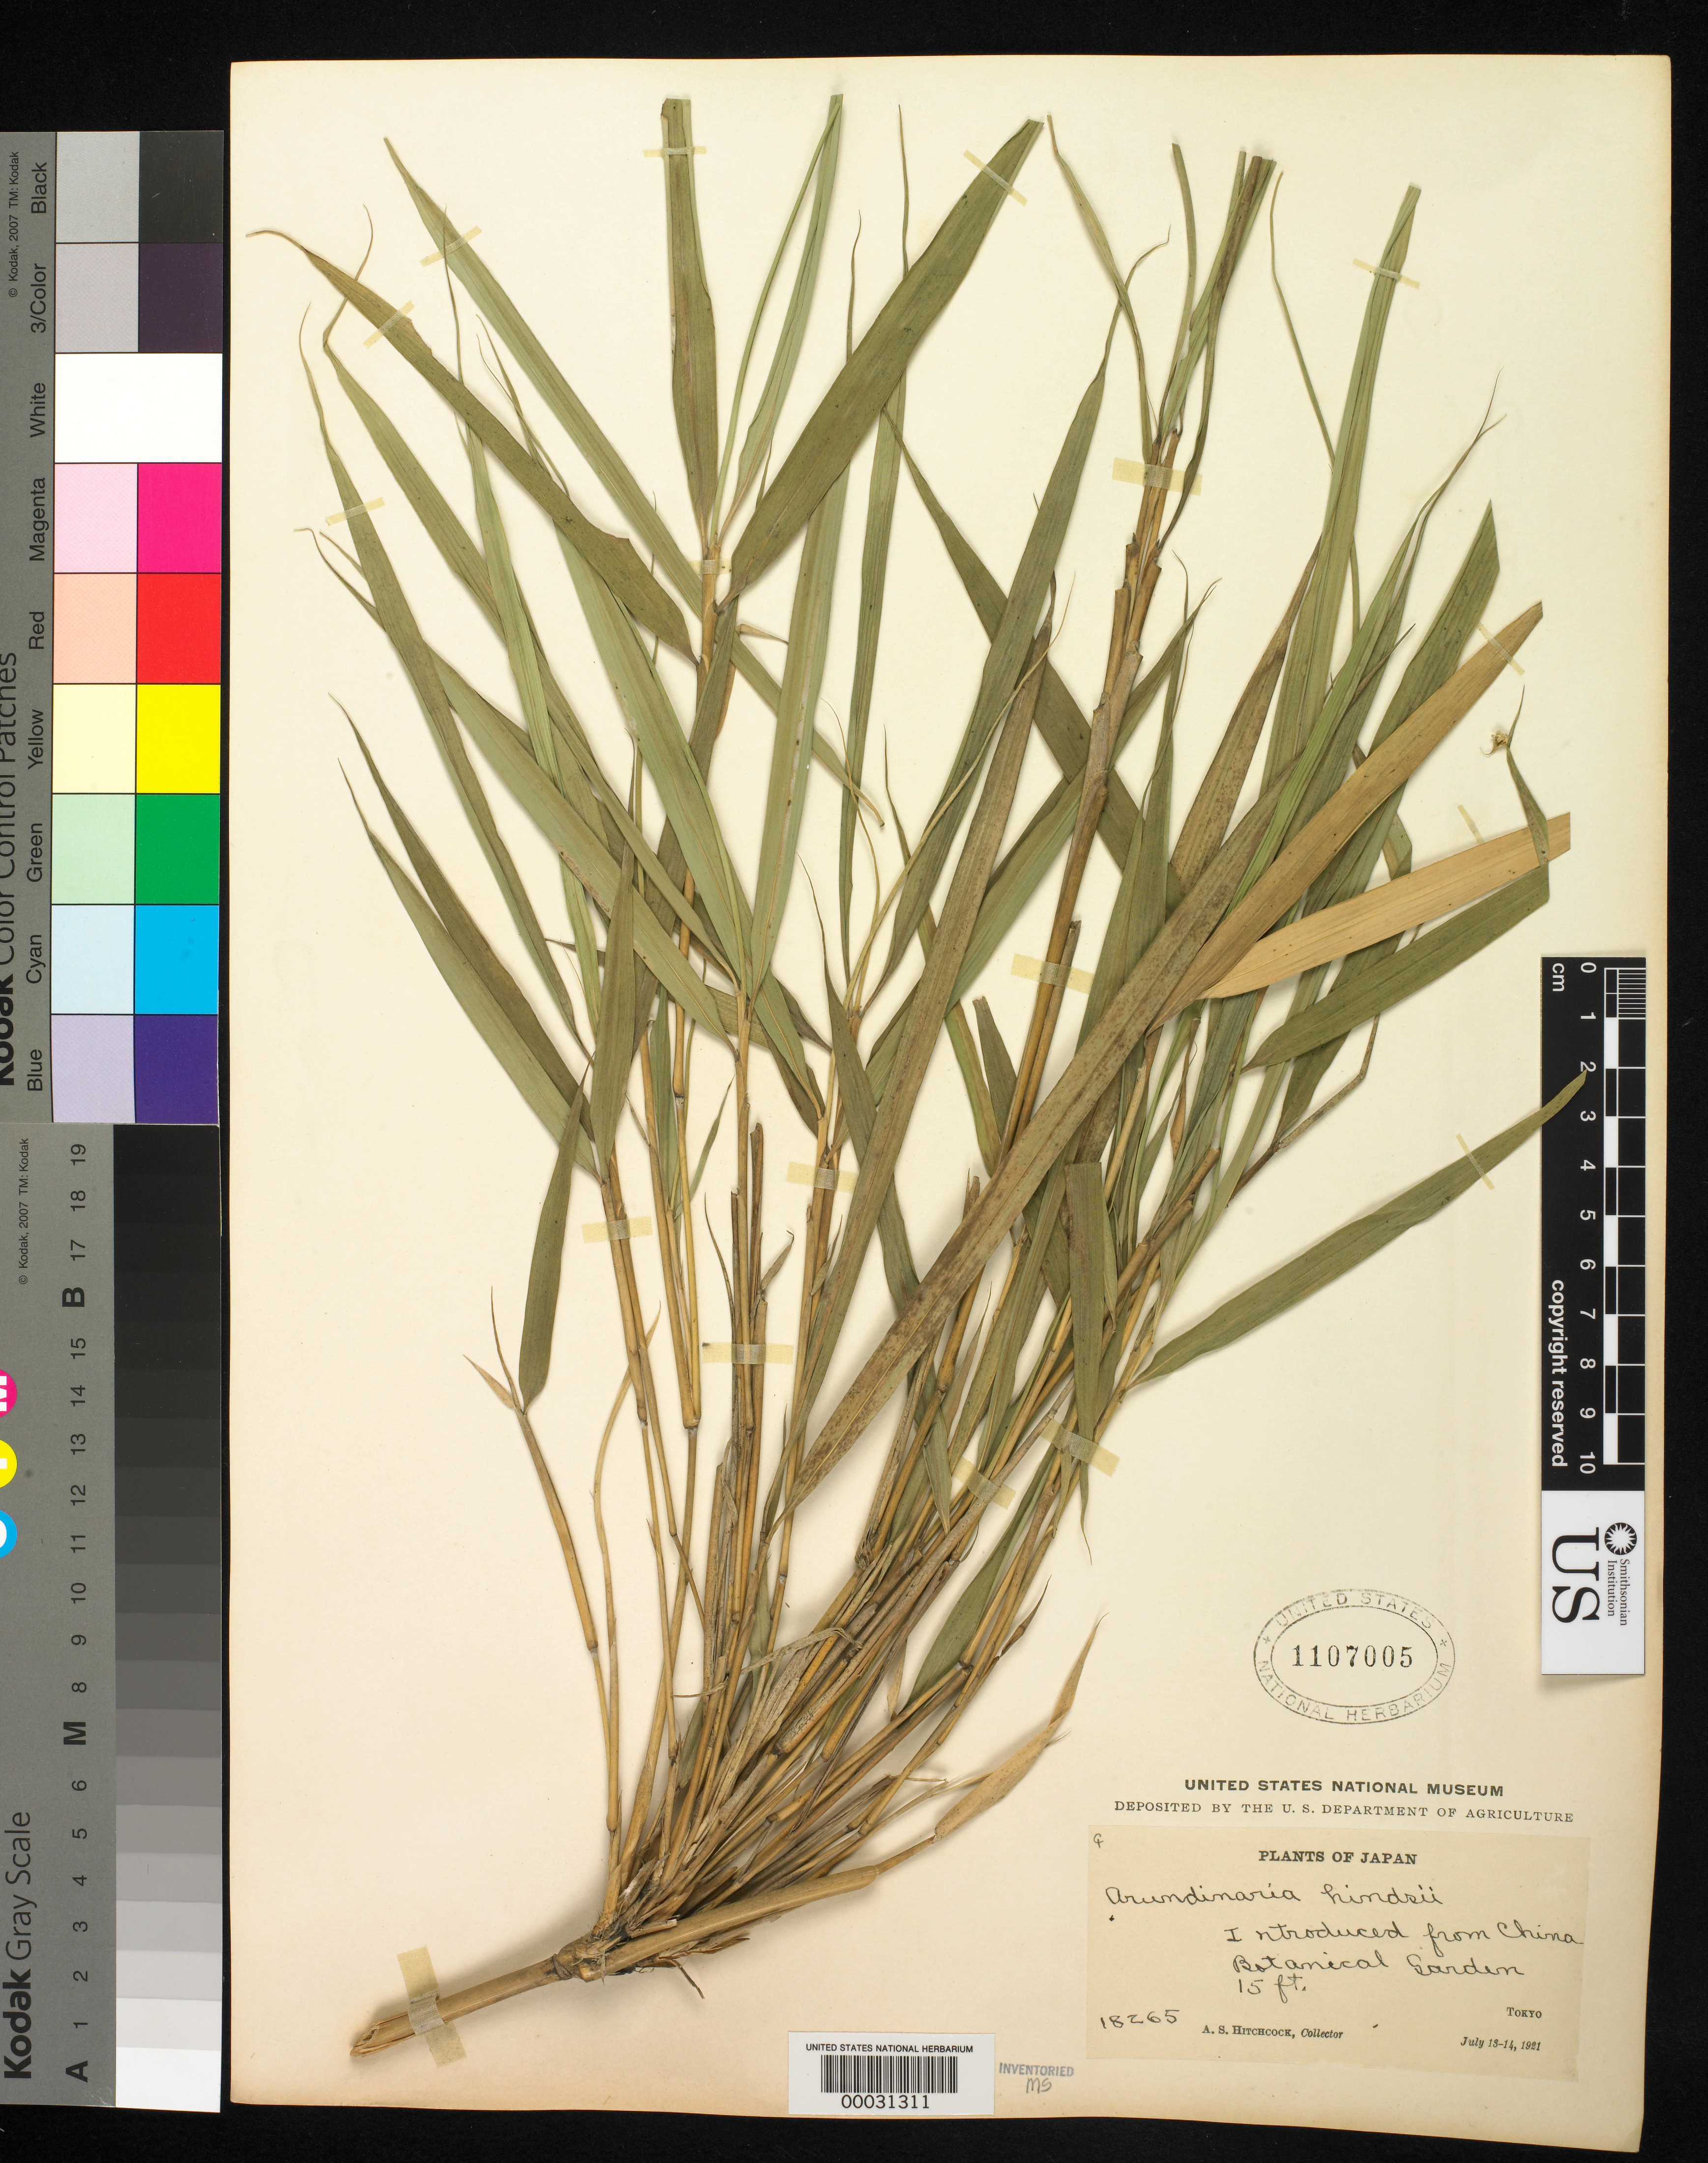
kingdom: Plantae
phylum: Tracheophyta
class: Liliopsida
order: Poales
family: Poaceae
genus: Pseudosasa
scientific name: Pseudosasa hindsii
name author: (Munro) S.L. Chen & G.Y. Sheng ex T.G. Liang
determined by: Poaceae Reorganization Project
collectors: A. S. Hitchcock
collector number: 18265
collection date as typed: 13 Jul 1921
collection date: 1921-07-13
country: Japan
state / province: Tokyo, Federal City of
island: Honshu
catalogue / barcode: US 1107005